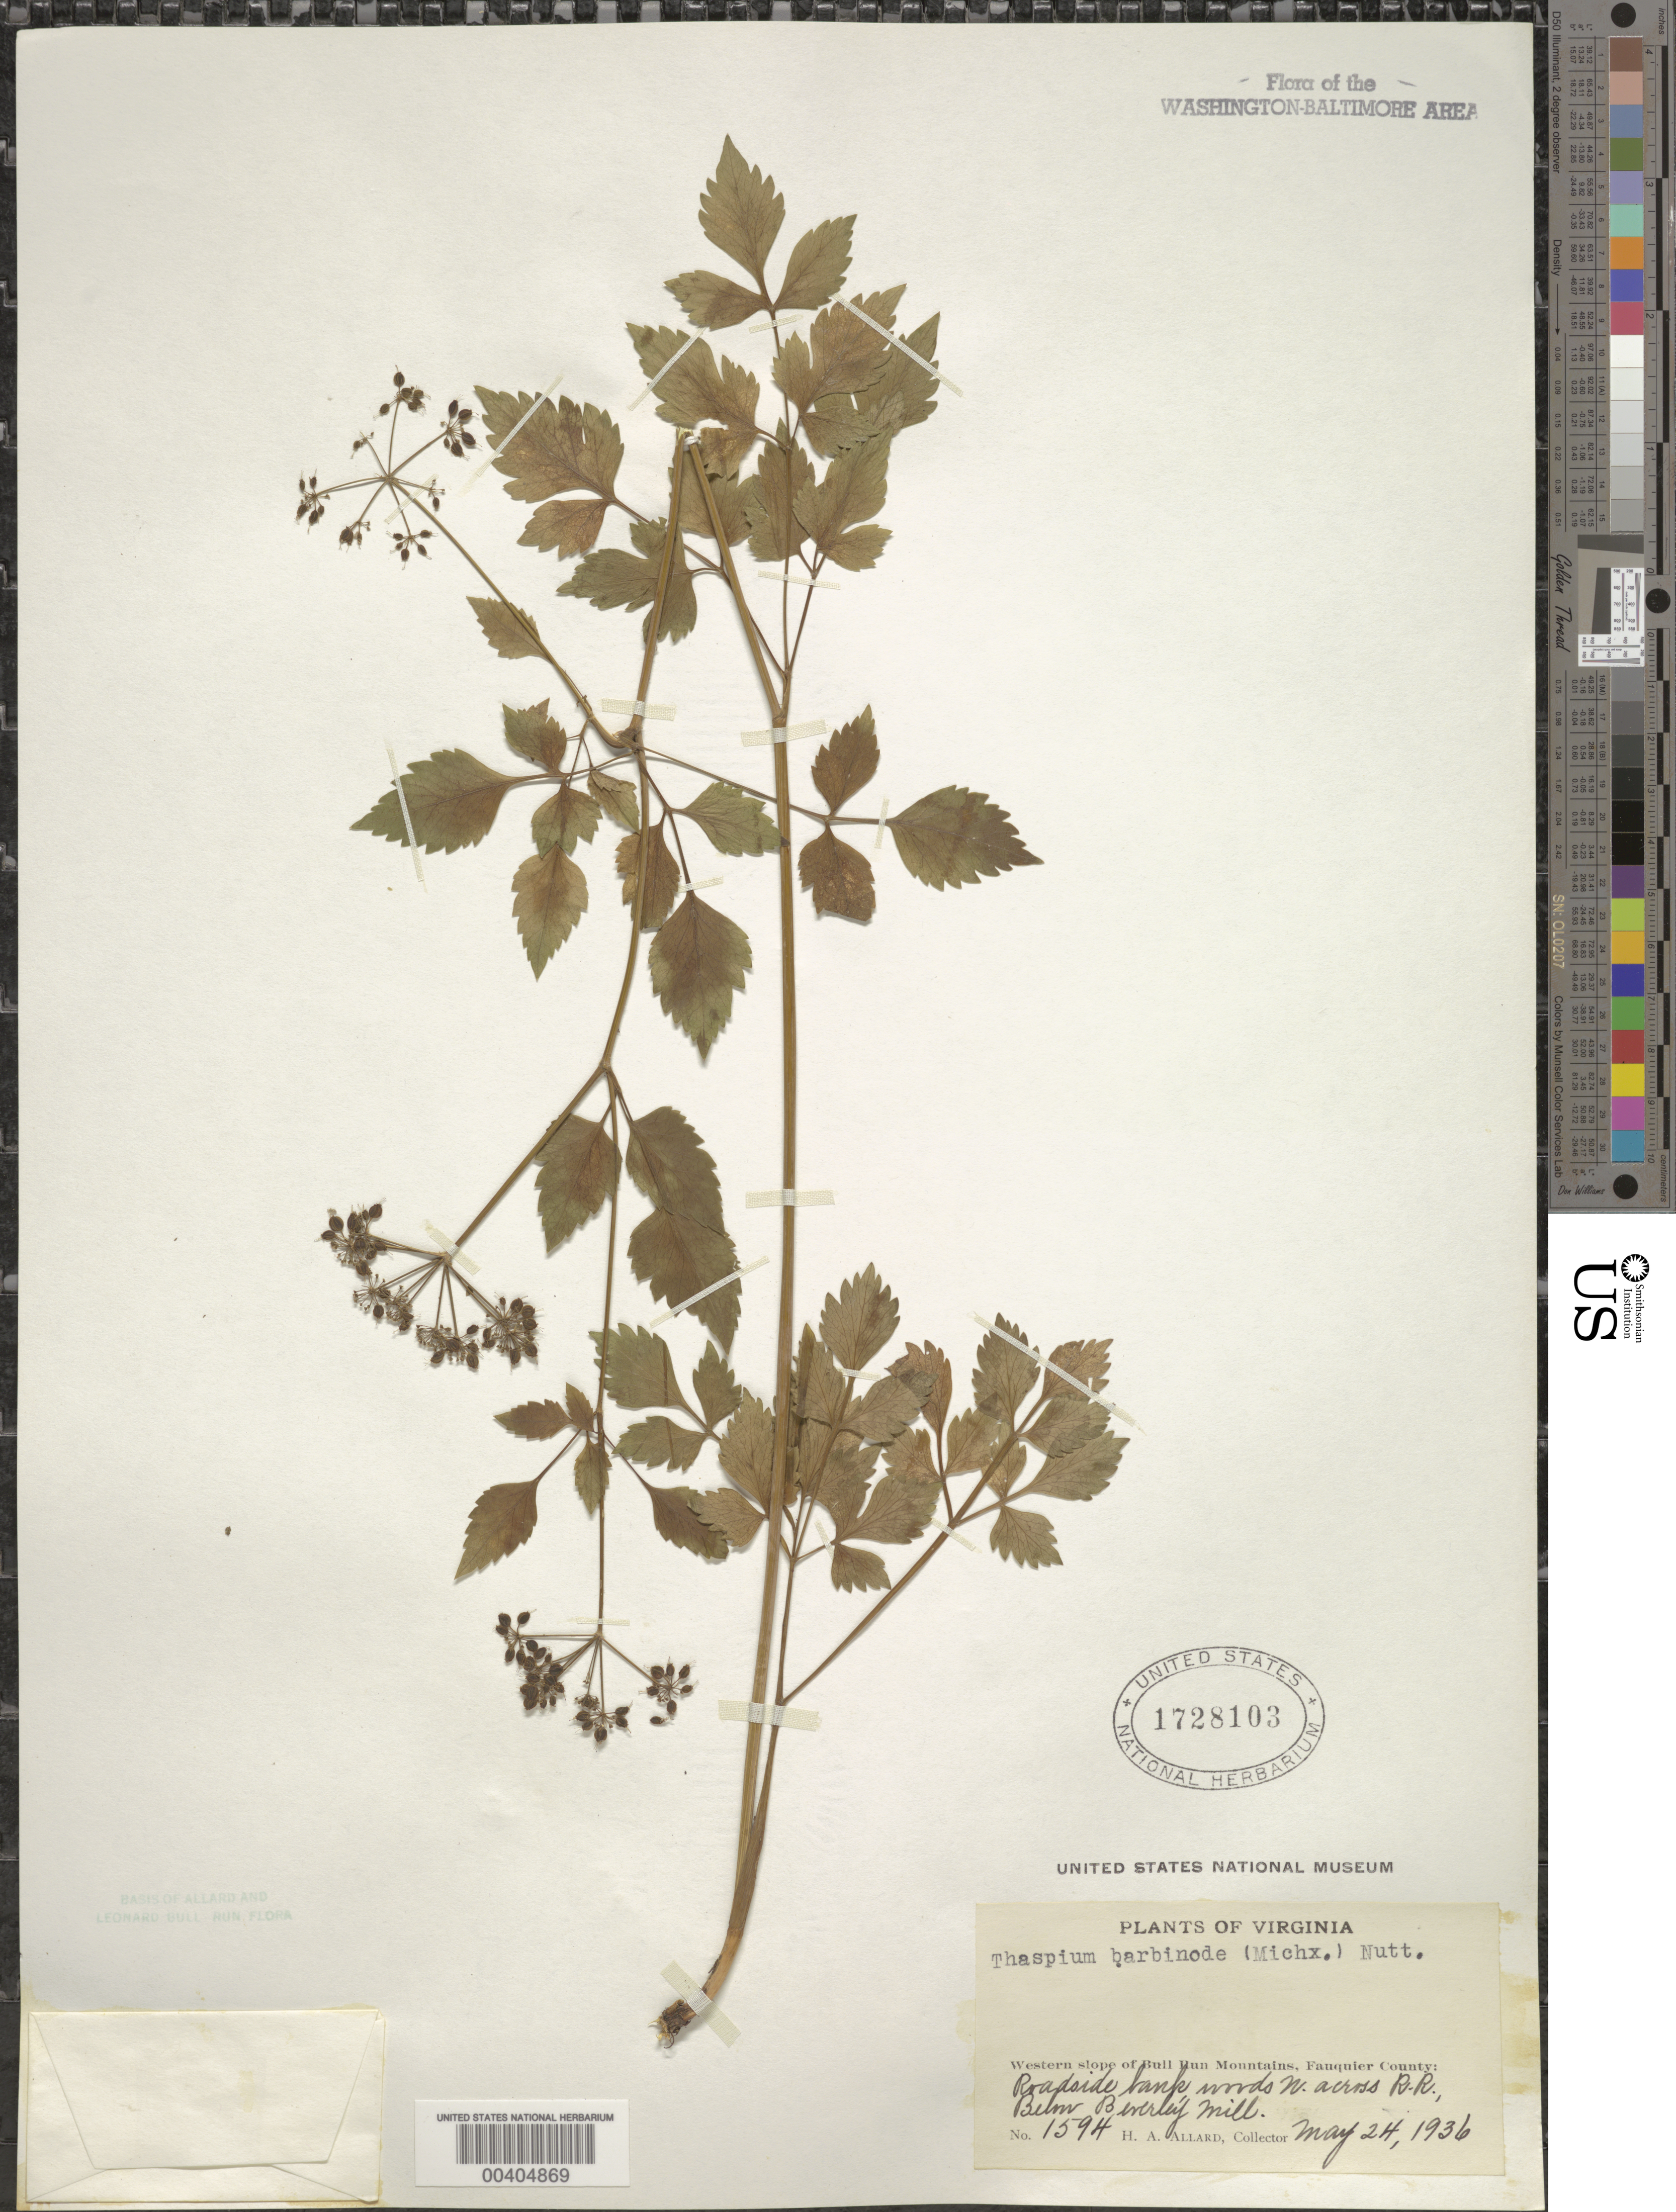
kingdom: Plantae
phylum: Tracheophyta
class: Magnoliopsida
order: Apiales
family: Apiaceae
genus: Thaspium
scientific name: Thaspium barbinode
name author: (Michx.) Nutt.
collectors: H. A. Allard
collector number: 1594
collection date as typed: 24 May 1936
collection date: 1936-05-24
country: United States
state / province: Virginia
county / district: Fauquier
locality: Below Beverley Mill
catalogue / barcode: US 1728103